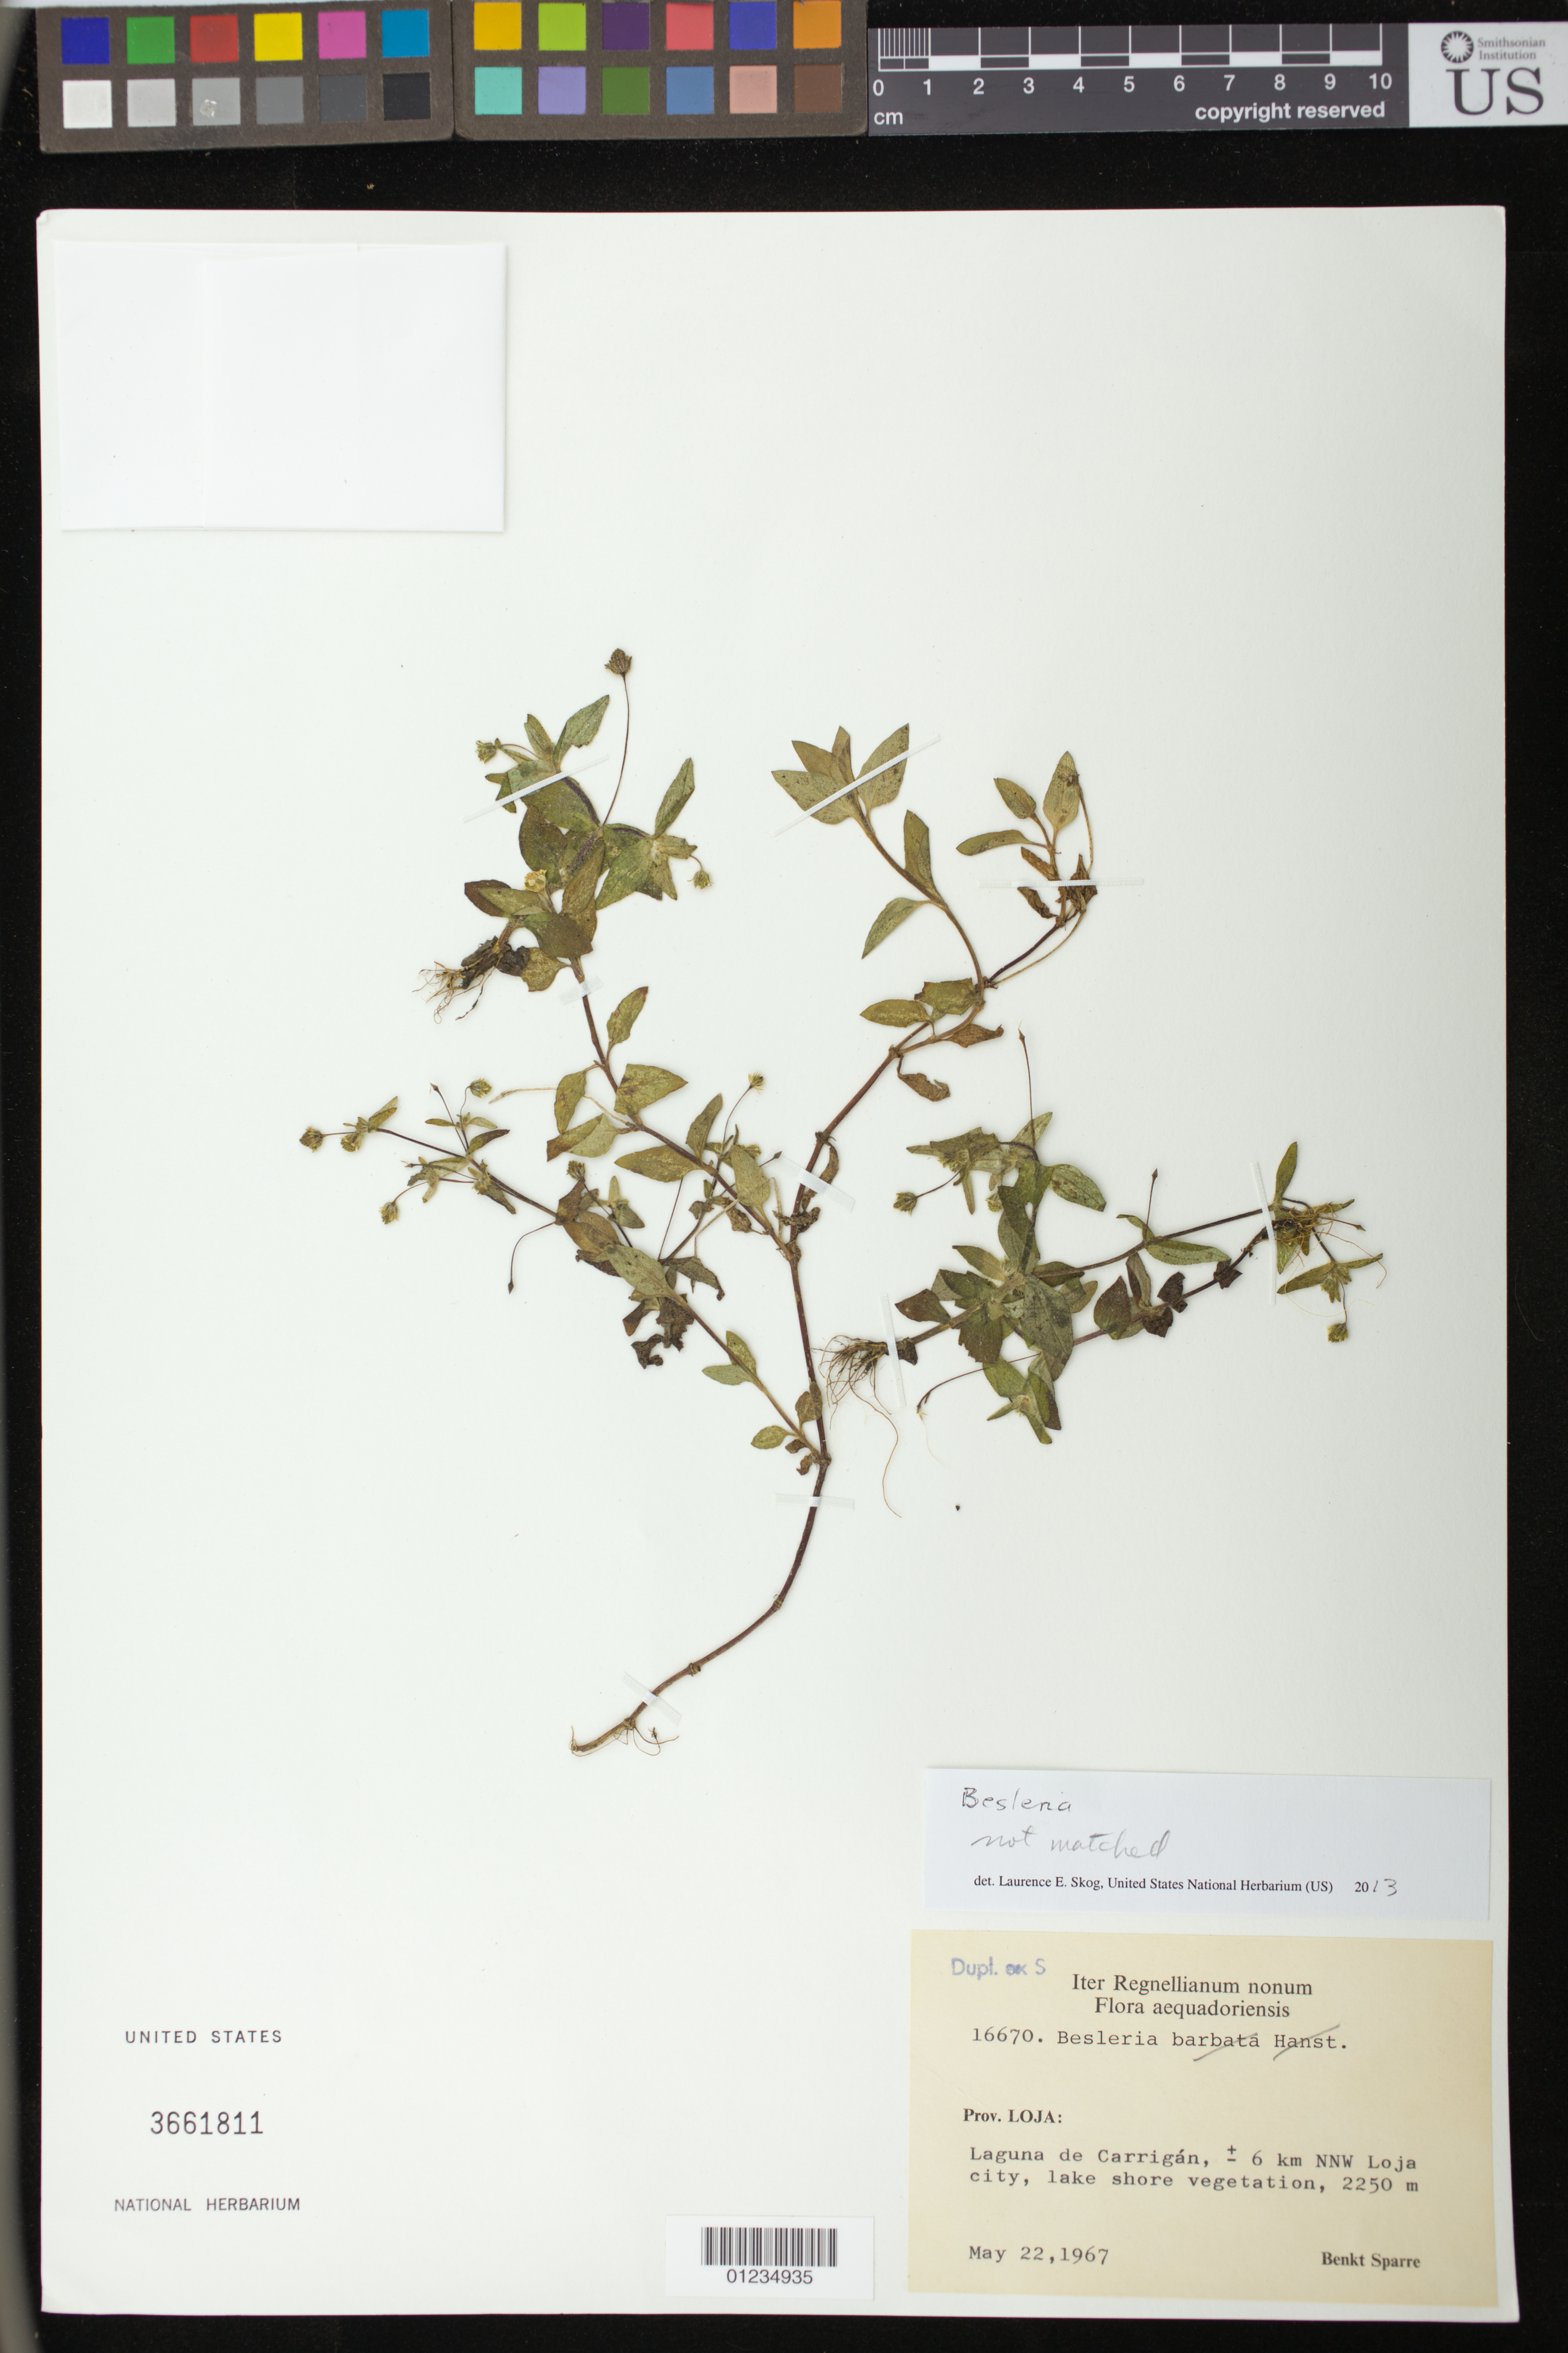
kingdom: Plantae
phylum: Tracheophyta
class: Magnoliopsida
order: Lamiales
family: Gesneriaceae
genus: Besleria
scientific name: Besleria sp.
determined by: Skog, Laurence E.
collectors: B. Sparre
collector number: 16670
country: Ecuador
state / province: Loja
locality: Laguna de Carrigan, NNW of Loja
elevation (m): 2250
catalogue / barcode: US 3661811